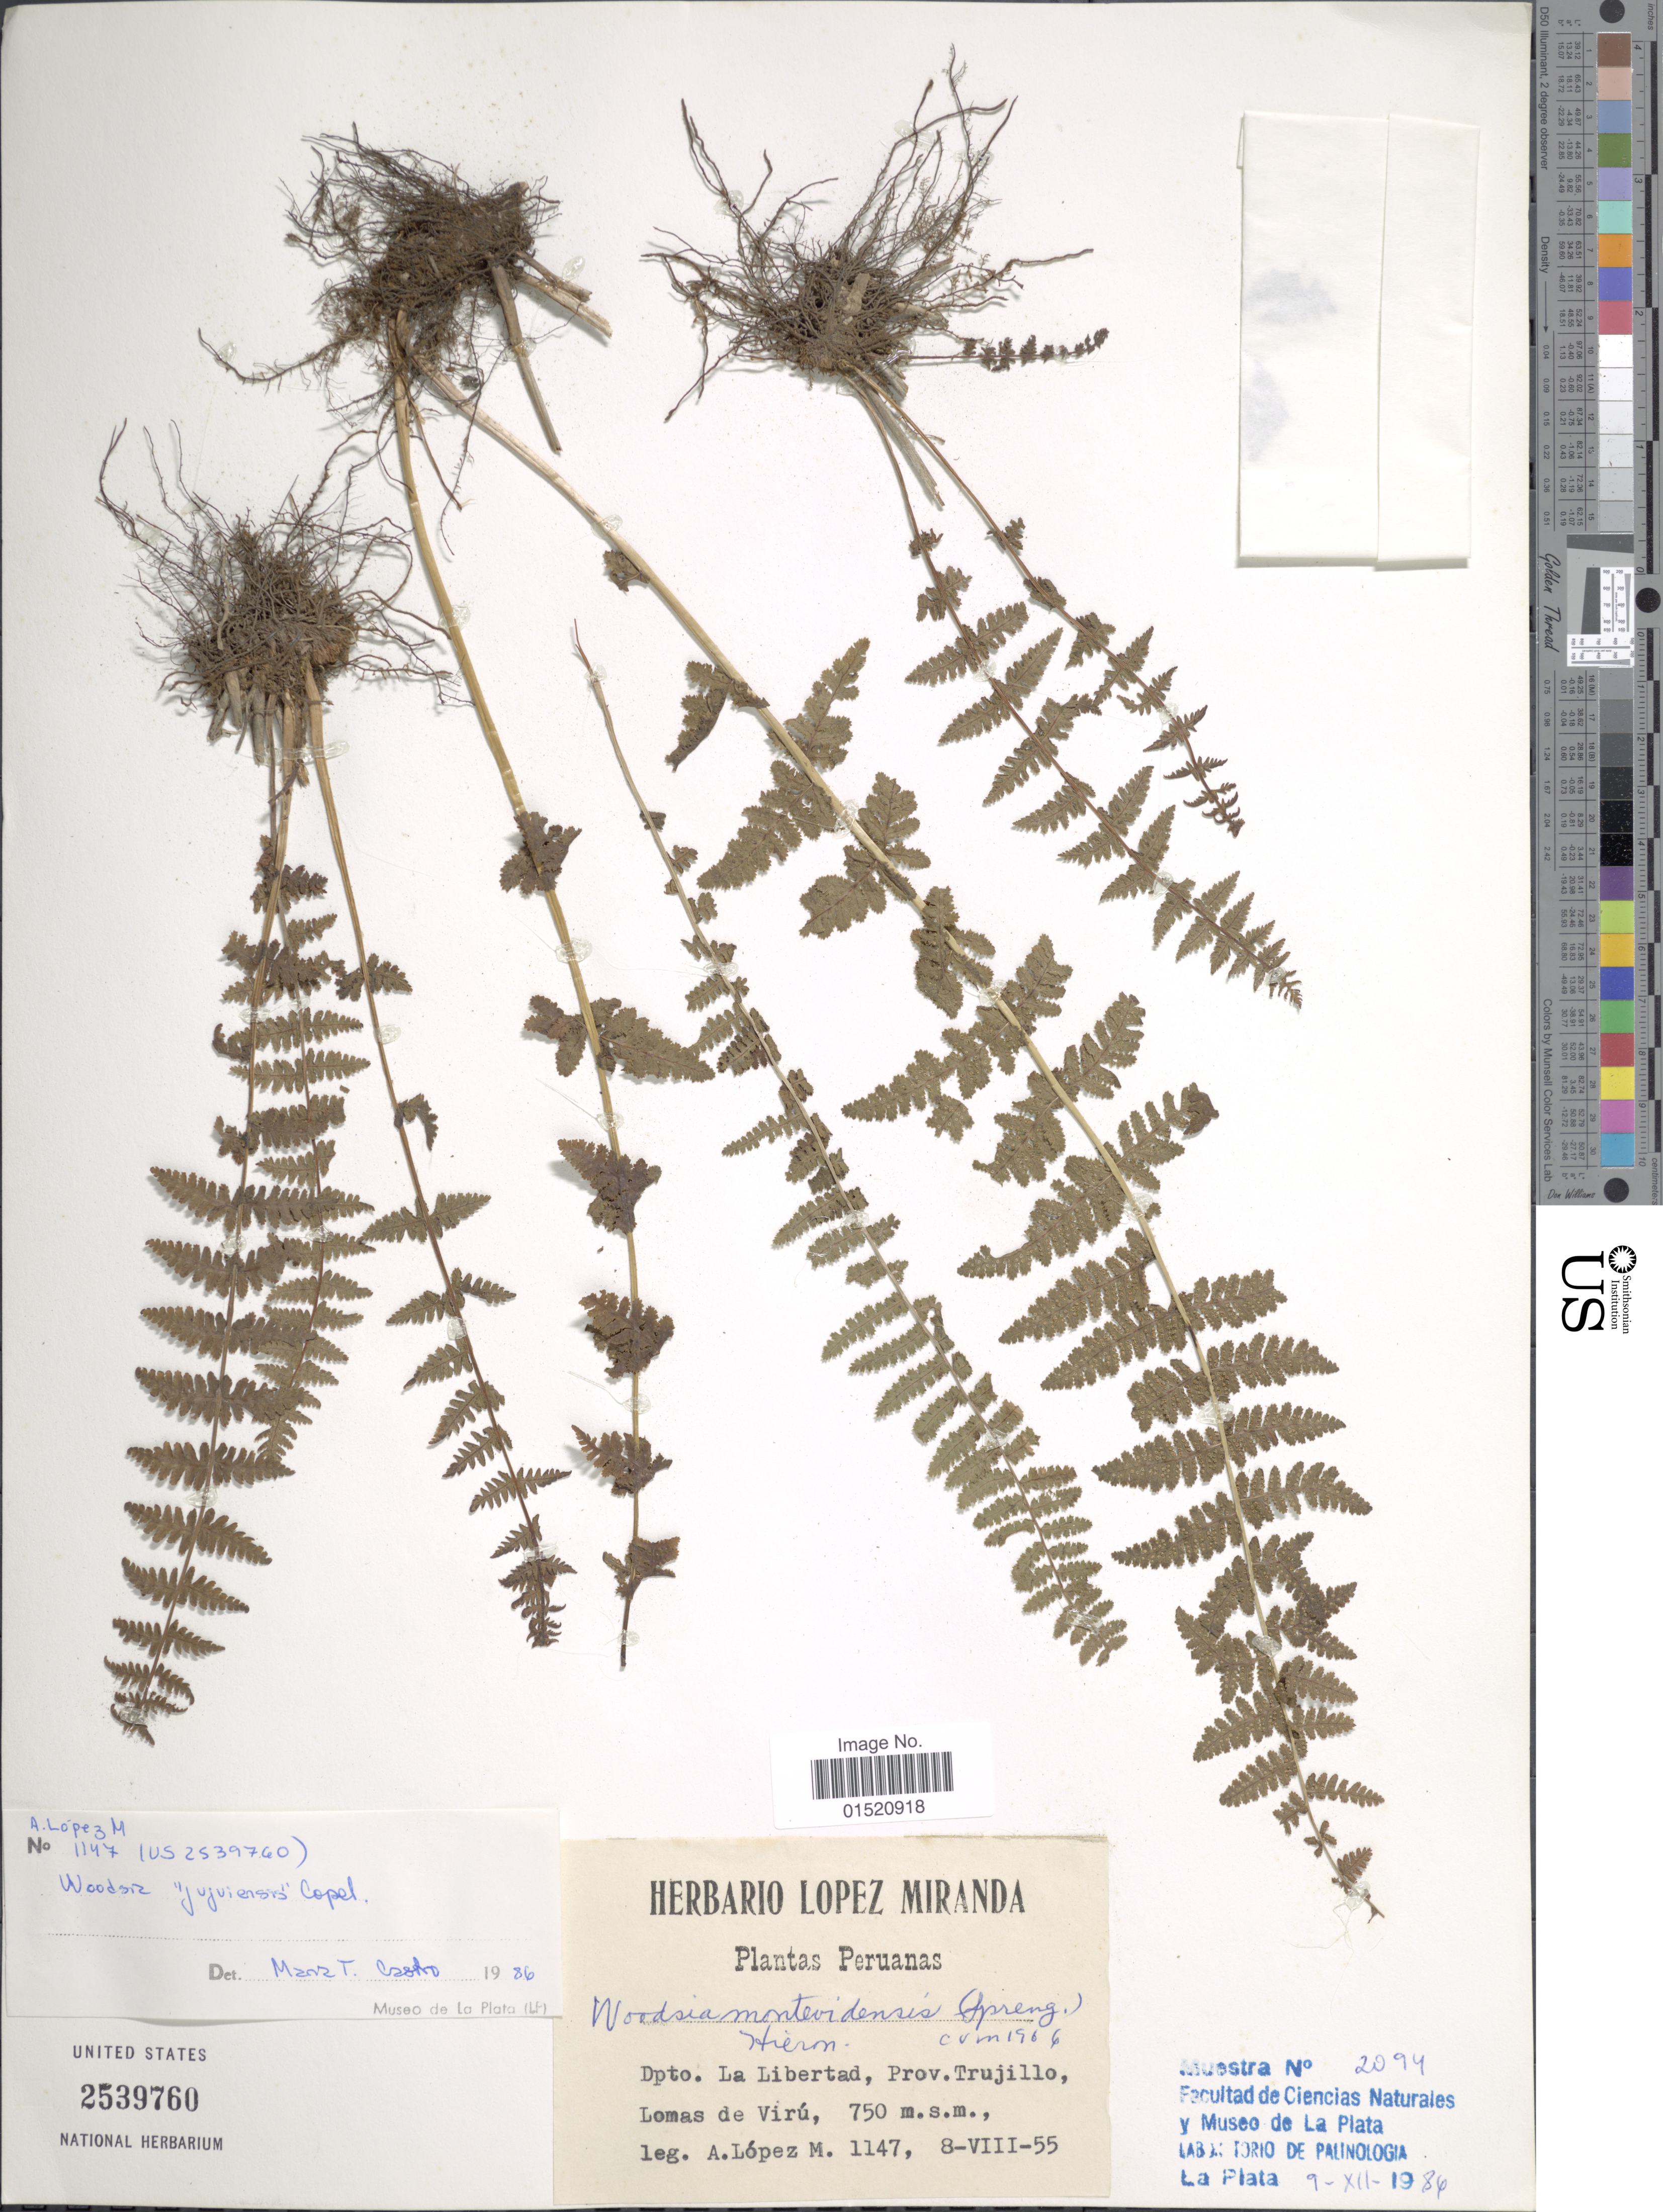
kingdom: Plantae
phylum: Tracheophyta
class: Polypodiopsida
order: Polypodiales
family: Woodsiaceae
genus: Woodsia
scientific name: Woodsia montevidensis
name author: (Spreng.) Hieron.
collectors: A. López M.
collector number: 1147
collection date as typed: Transcribed d/m/y: 8/8/55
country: Peru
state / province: La Libertad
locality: Dpto La Libertad, prov. Trujillo, Lomas de Virú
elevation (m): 750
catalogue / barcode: US 2539760